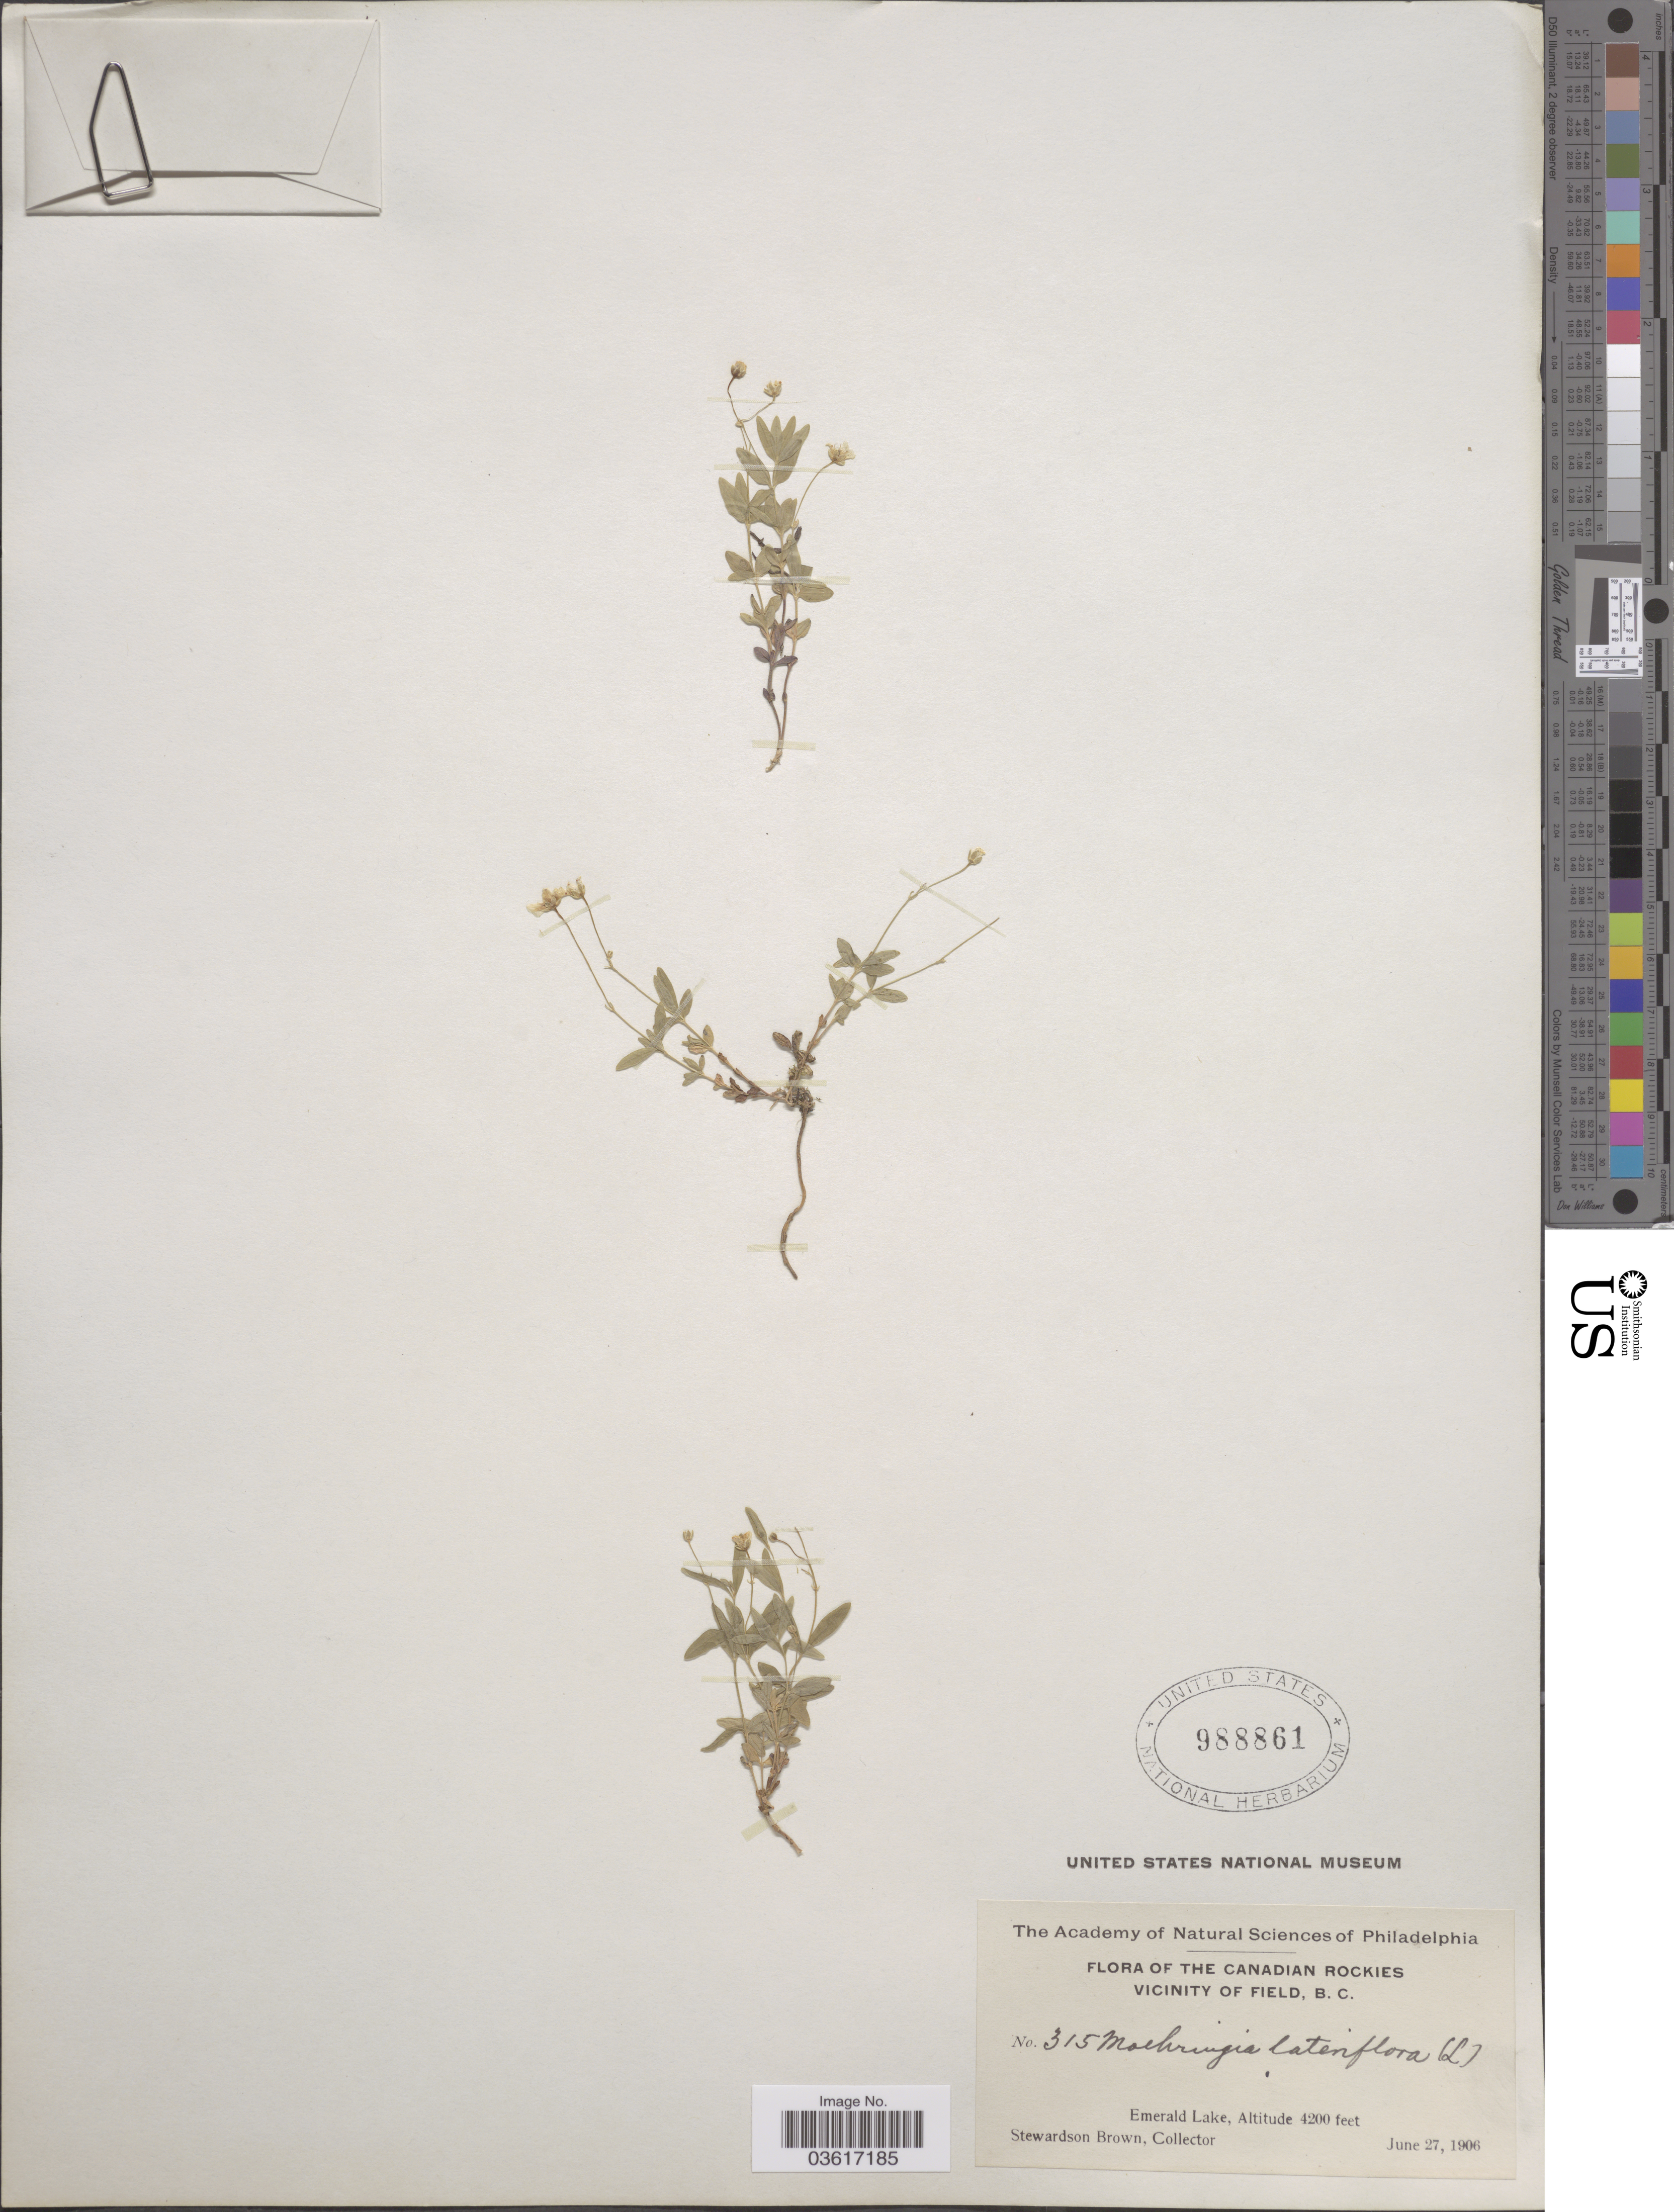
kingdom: Plantae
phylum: Tracheophyta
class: Magnoliopsida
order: Caryophyllales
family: Caryophyllaceae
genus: Moehringia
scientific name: Moehringia lateriflora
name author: (L.) Fenzl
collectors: S. Brown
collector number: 315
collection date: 1906-06-27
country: Canada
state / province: British Columbia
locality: The Canadian Rockies, vicinity of field. Emerald Lake.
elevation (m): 1280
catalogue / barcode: US 988861